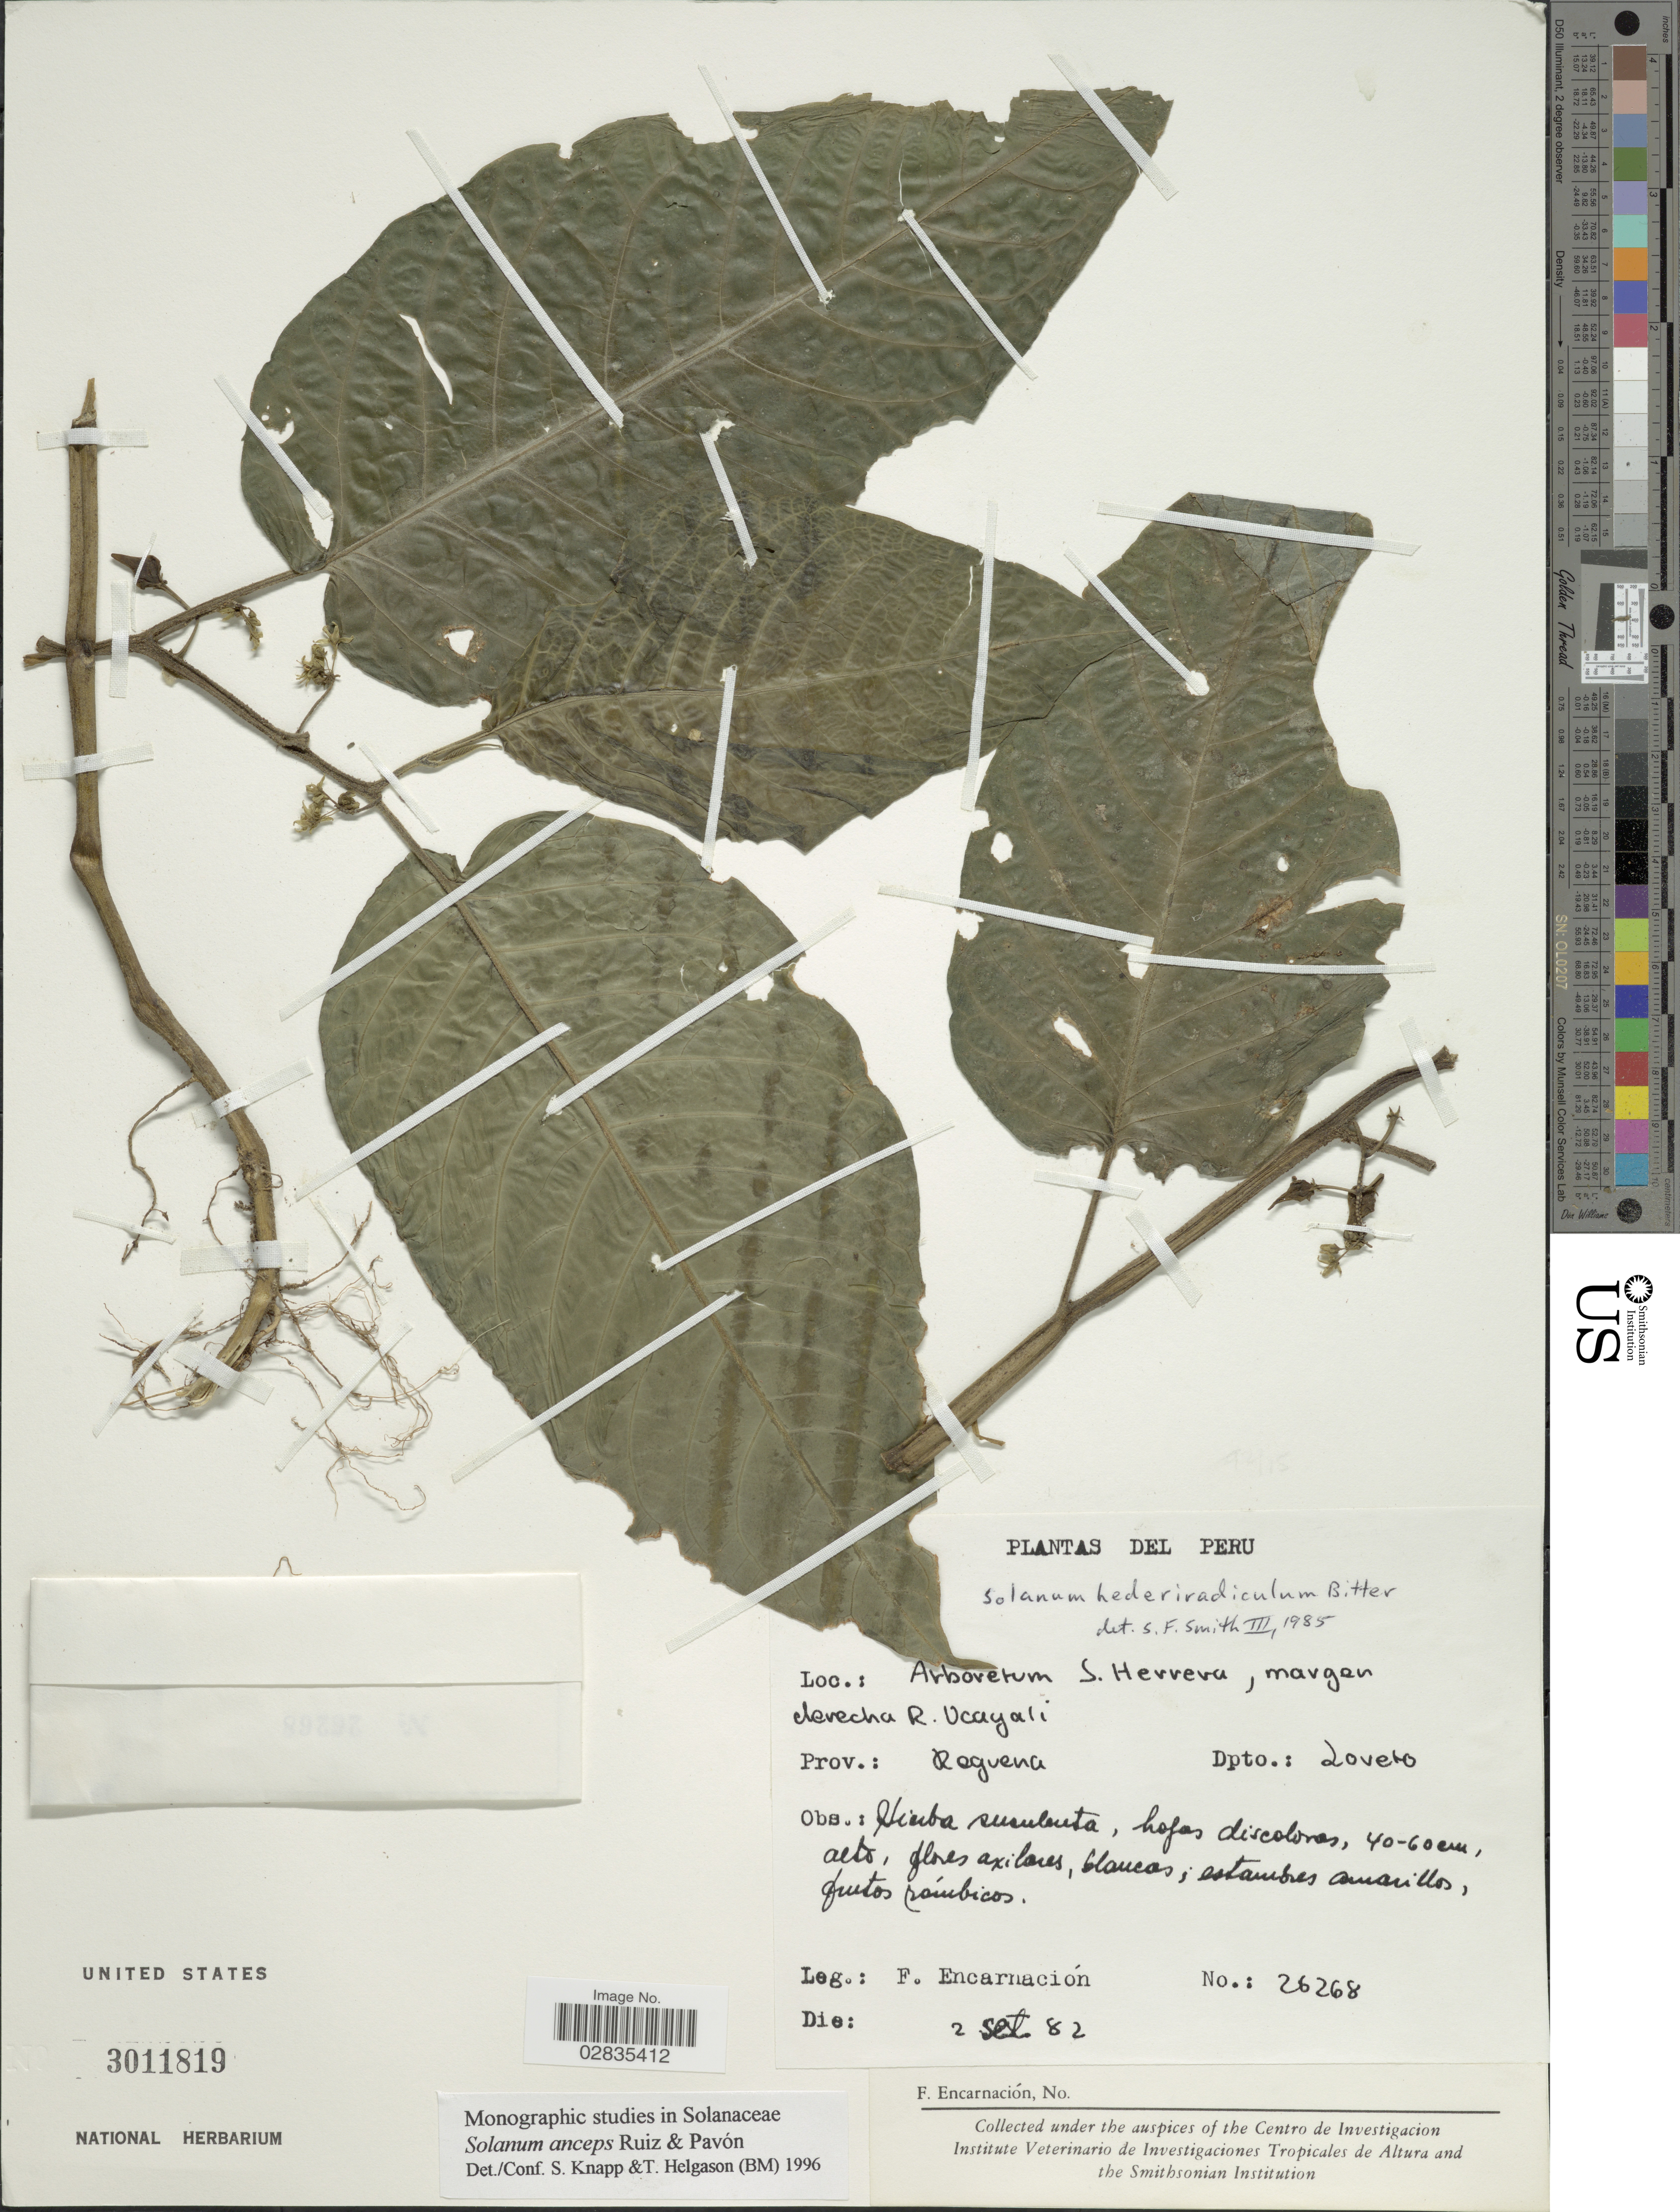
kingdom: Plantae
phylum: Tracheophyta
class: Magnoliopsida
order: Solanales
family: Solanaceae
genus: Solanum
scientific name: Solanum anceps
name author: Ruiz & Pav.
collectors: F. Encarnación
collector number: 26268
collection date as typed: Transcribed d/m/y: 2/9/82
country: Peru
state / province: Loreto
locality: Arboretum S. Herrera, margen derecha R. Ucayali. Prov.: Reguena Dpto.: Loreto.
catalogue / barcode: US 3011819